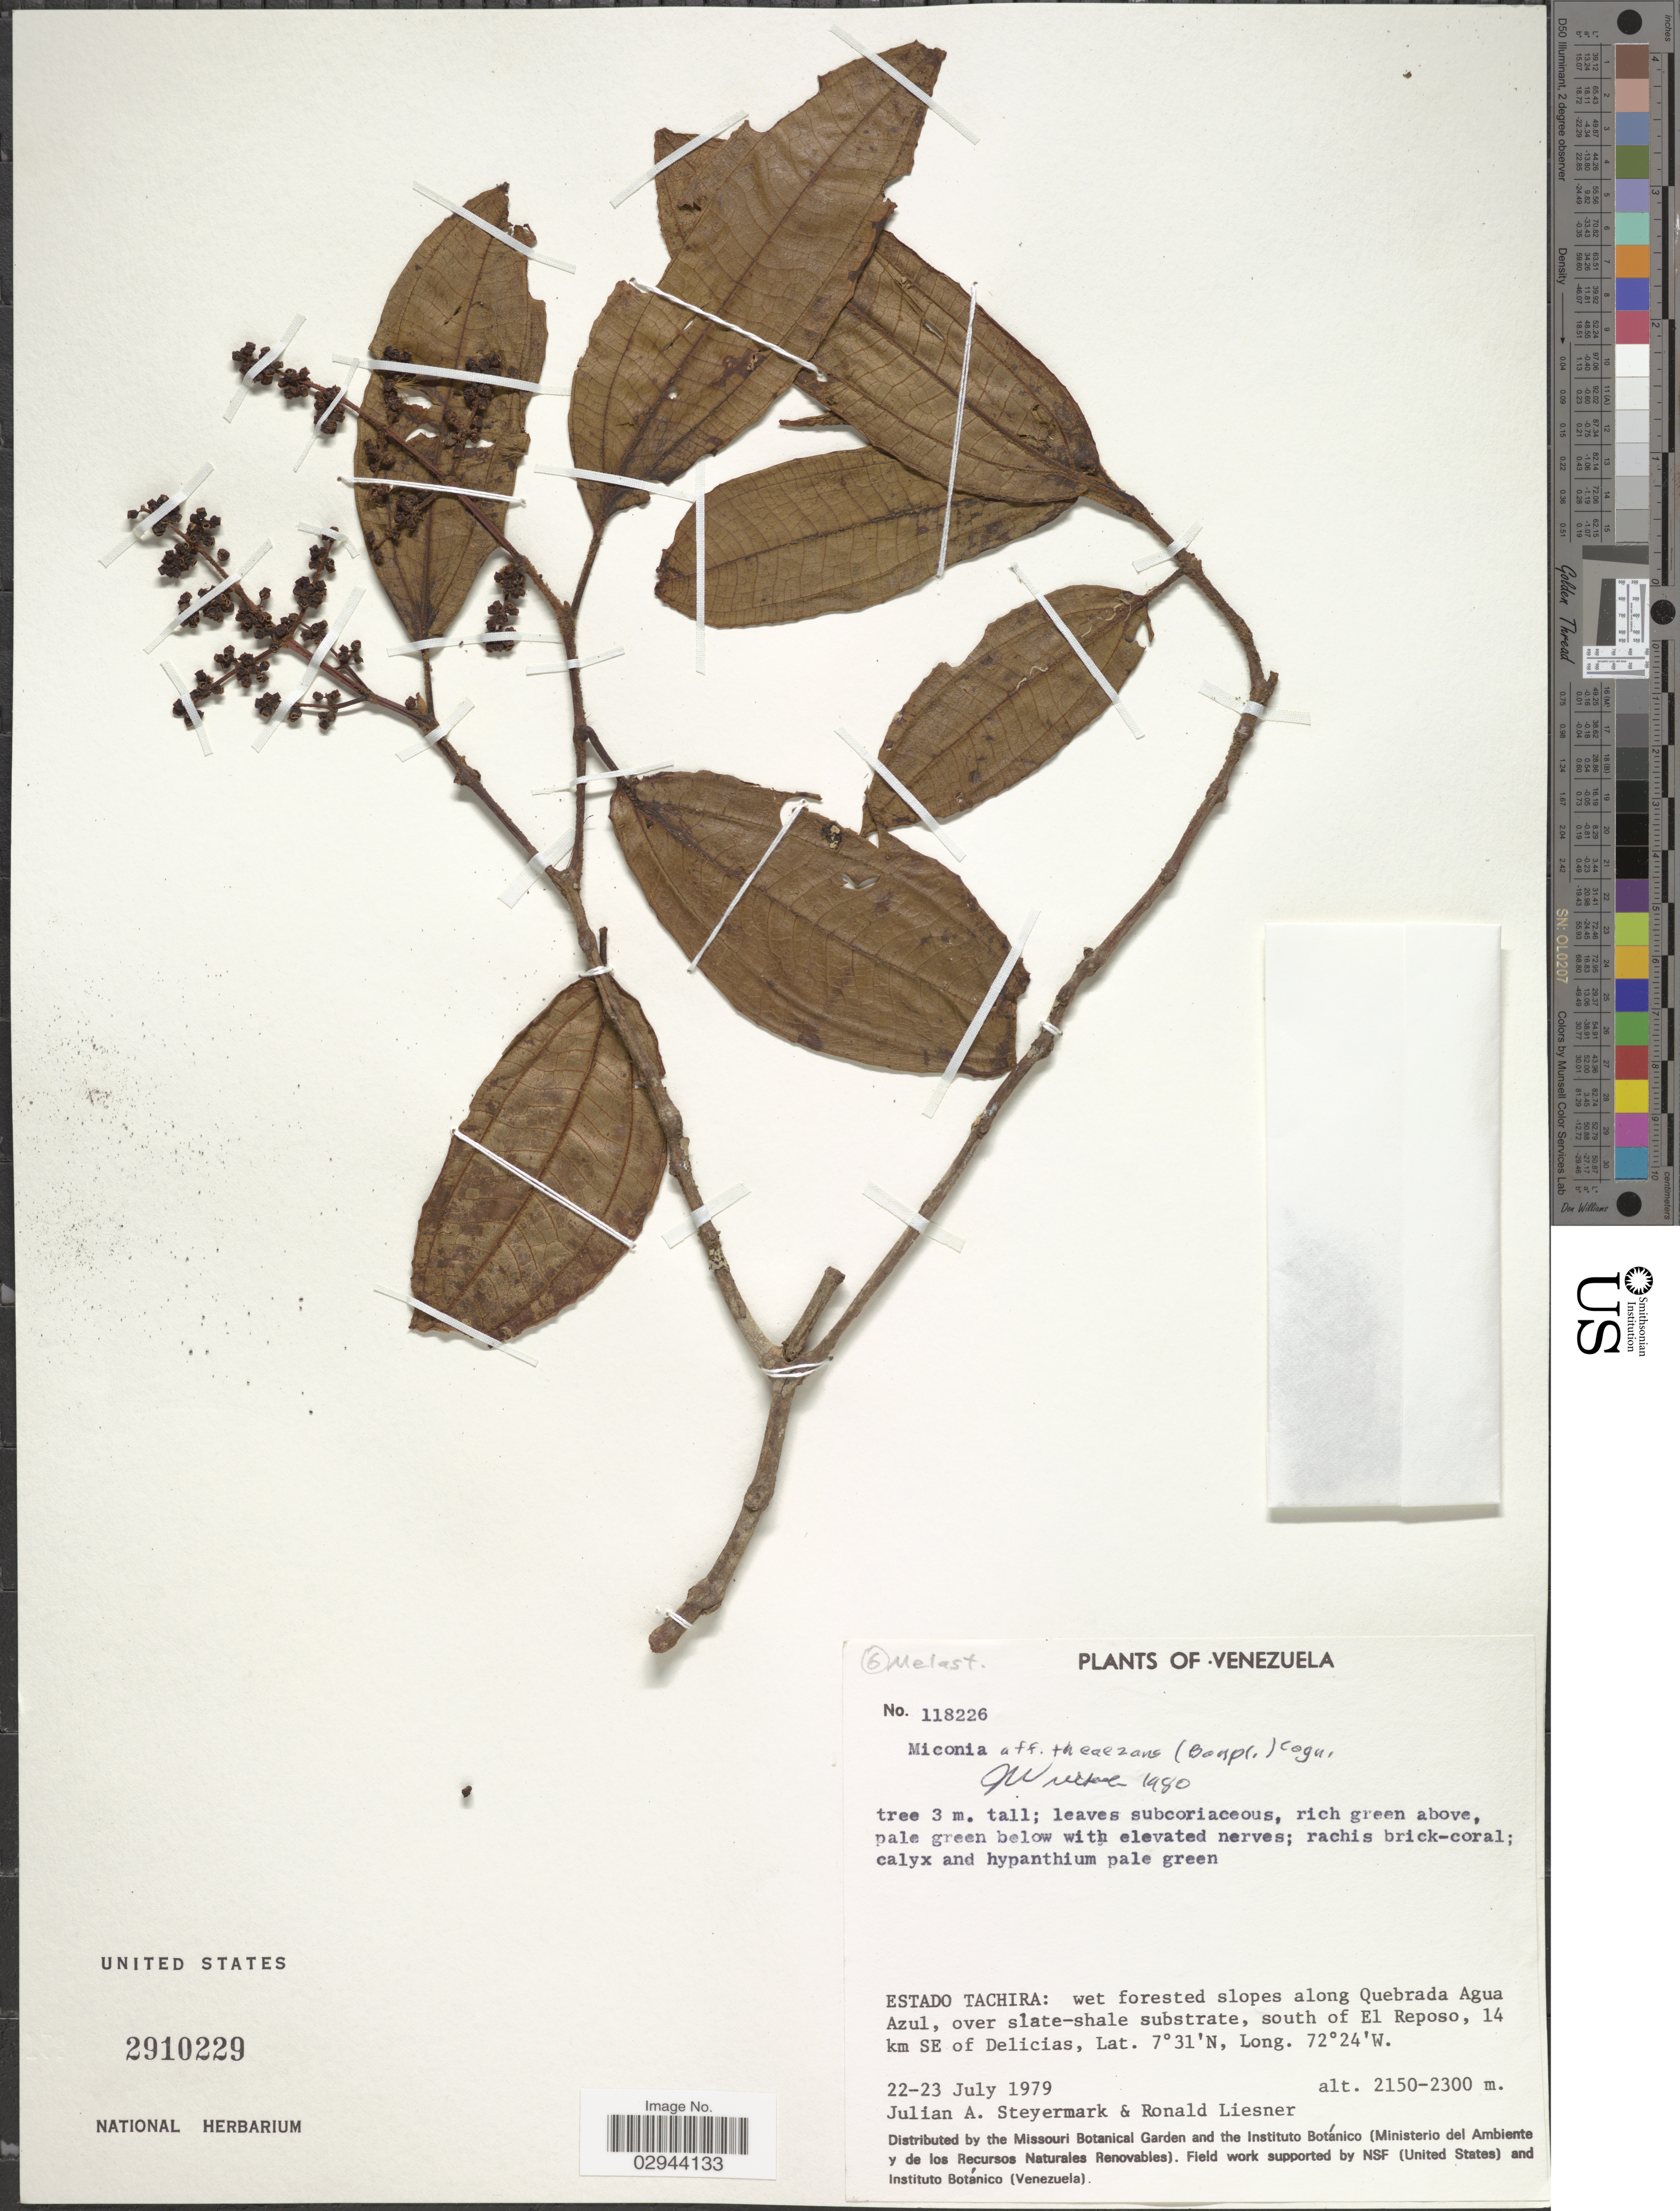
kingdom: Plantae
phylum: Tracheophyta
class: Magnoliopsida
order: Myrtales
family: Melastomataceae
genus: Miconia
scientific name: Miconia theizans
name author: (Bonpl.) Cogn.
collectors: J. Steyermark & R. L. Liesner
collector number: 118226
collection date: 1979-07-22/1979-07-23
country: Venezuela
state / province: Tachira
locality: Wet forested slopes along Quebrada Agua Azul, over slate-shale substrate, south of El Reposo, 14 km SE of Delicias.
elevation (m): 2150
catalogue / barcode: US 2910229